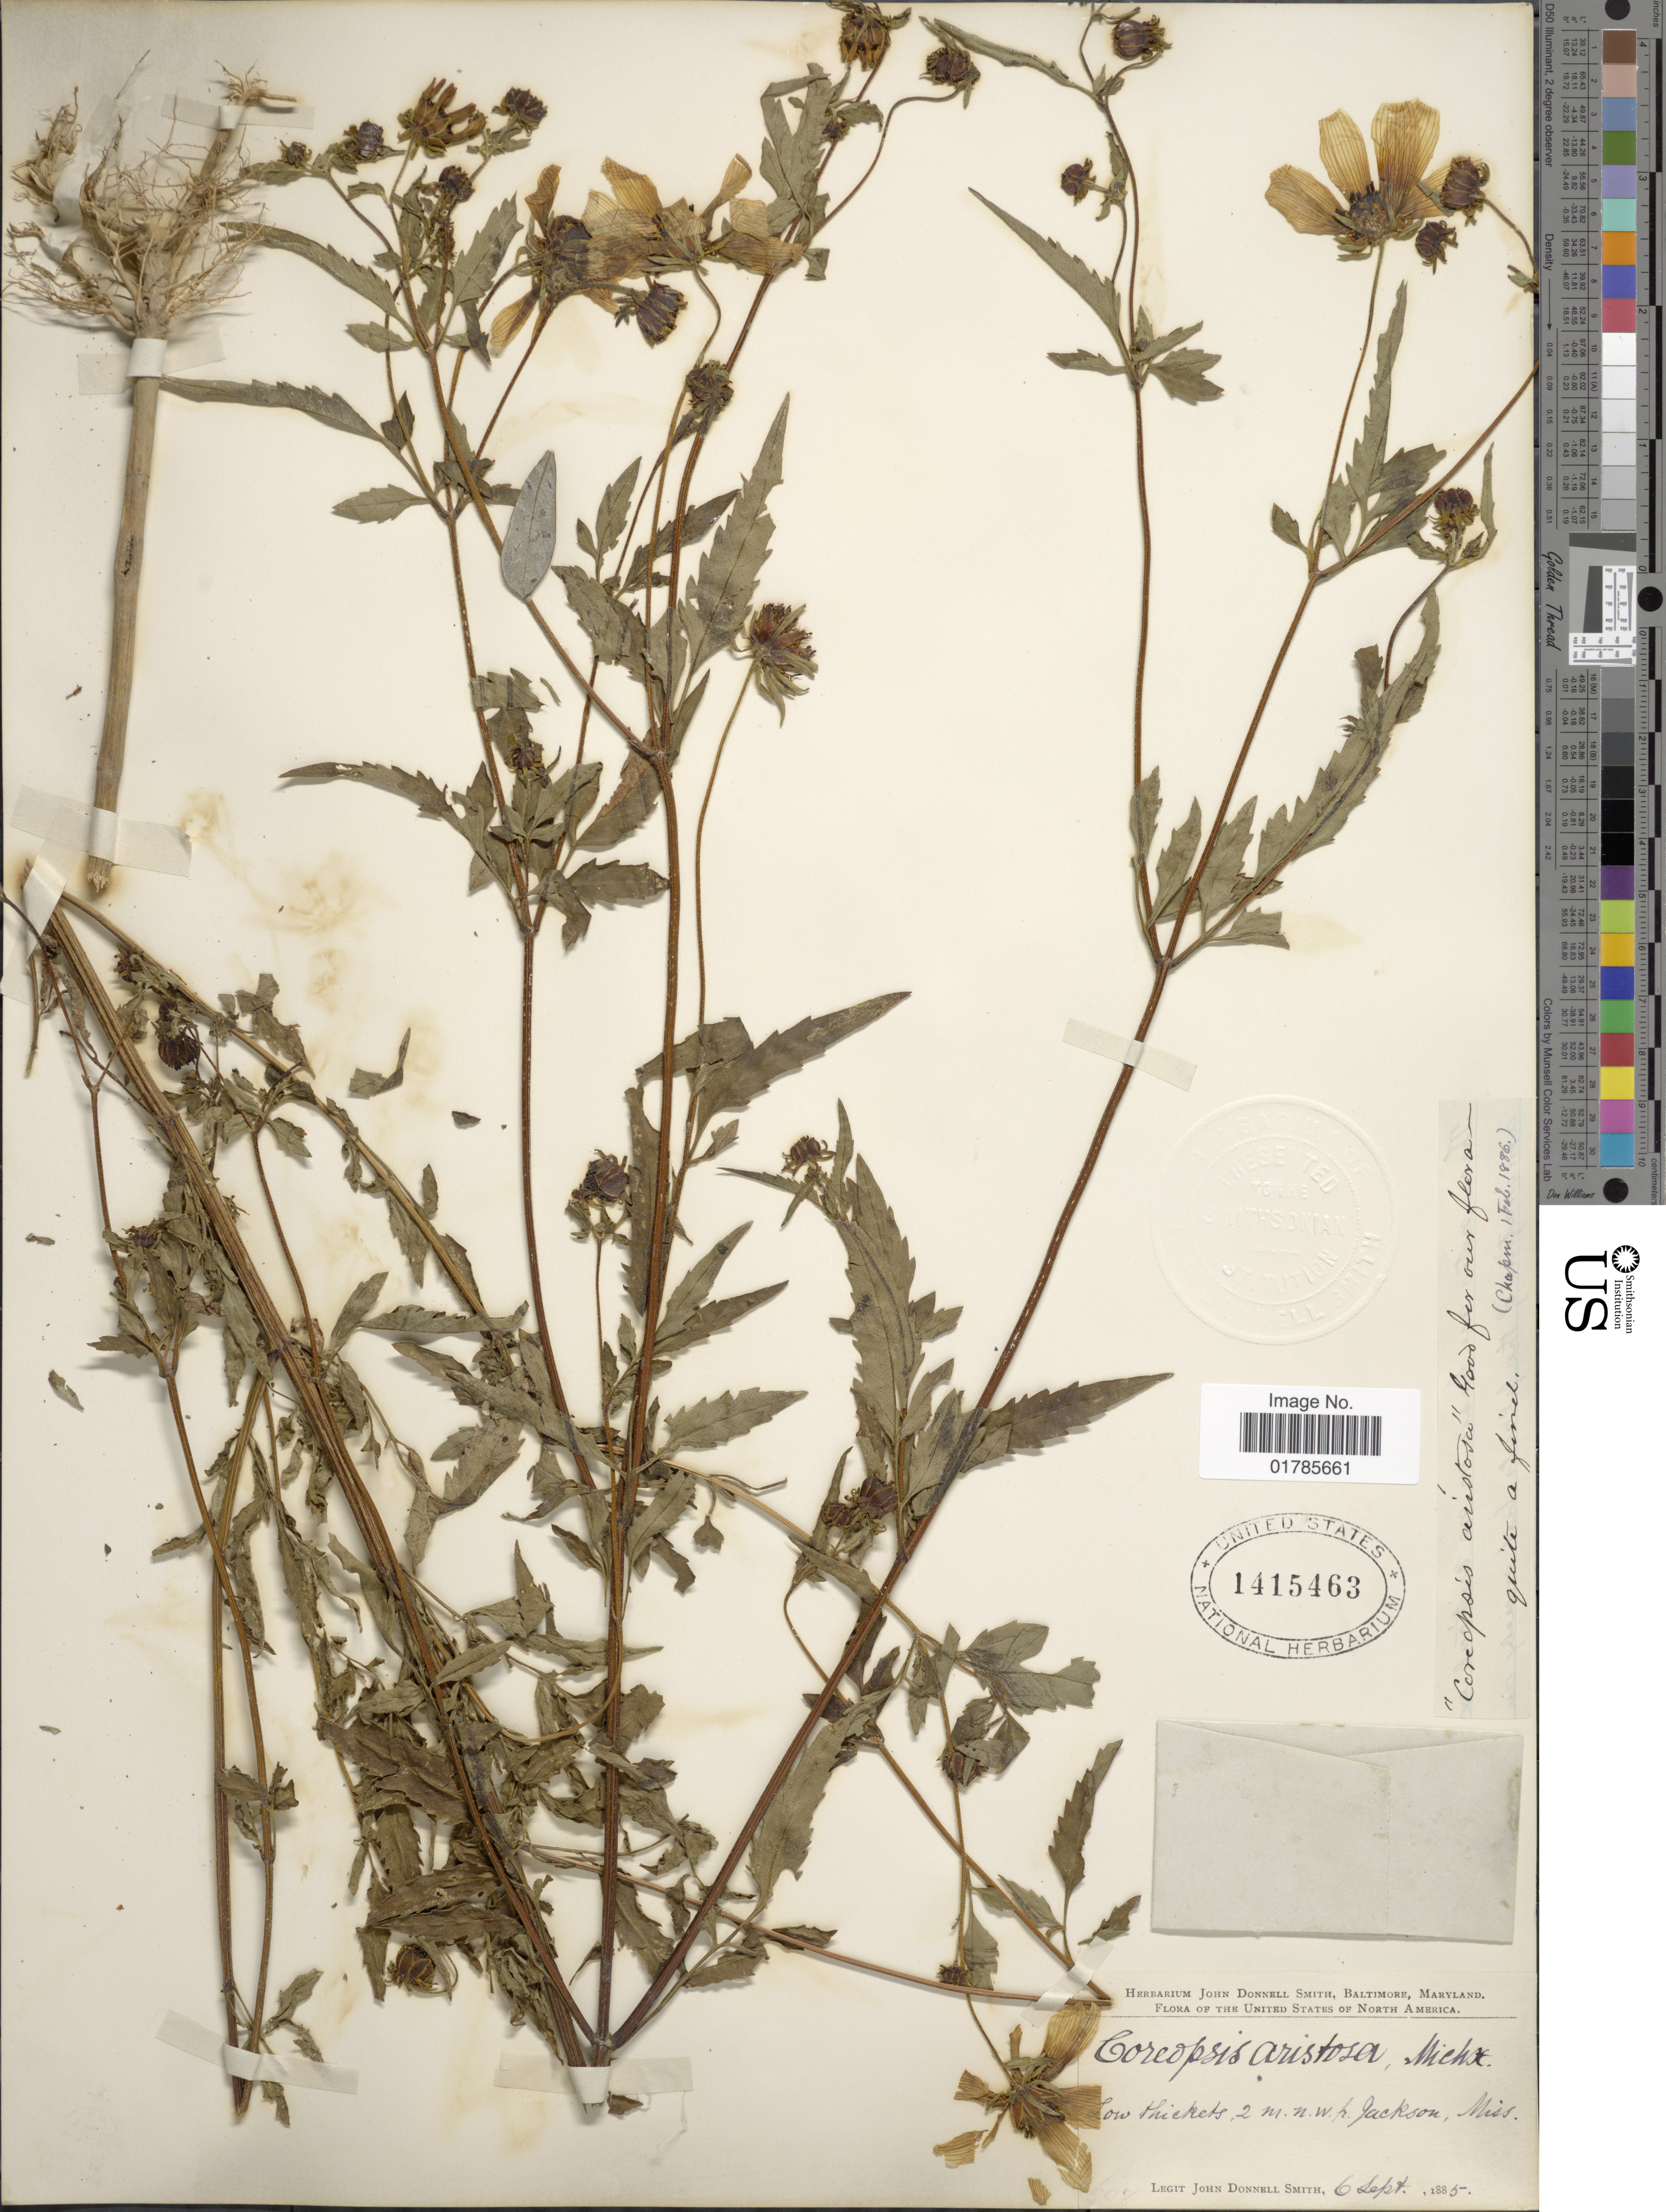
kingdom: Plantae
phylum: Tracheophyta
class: Magnoliopsida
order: Asterales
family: Asteraceae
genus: Bidens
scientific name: Bidens aristosa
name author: (Michx.) Britton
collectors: J. Donnell Smith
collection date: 1885-09-06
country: United States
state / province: Mississippi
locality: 2 m. n. w. fr. Jackson, Miss.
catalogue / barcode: US 1415463